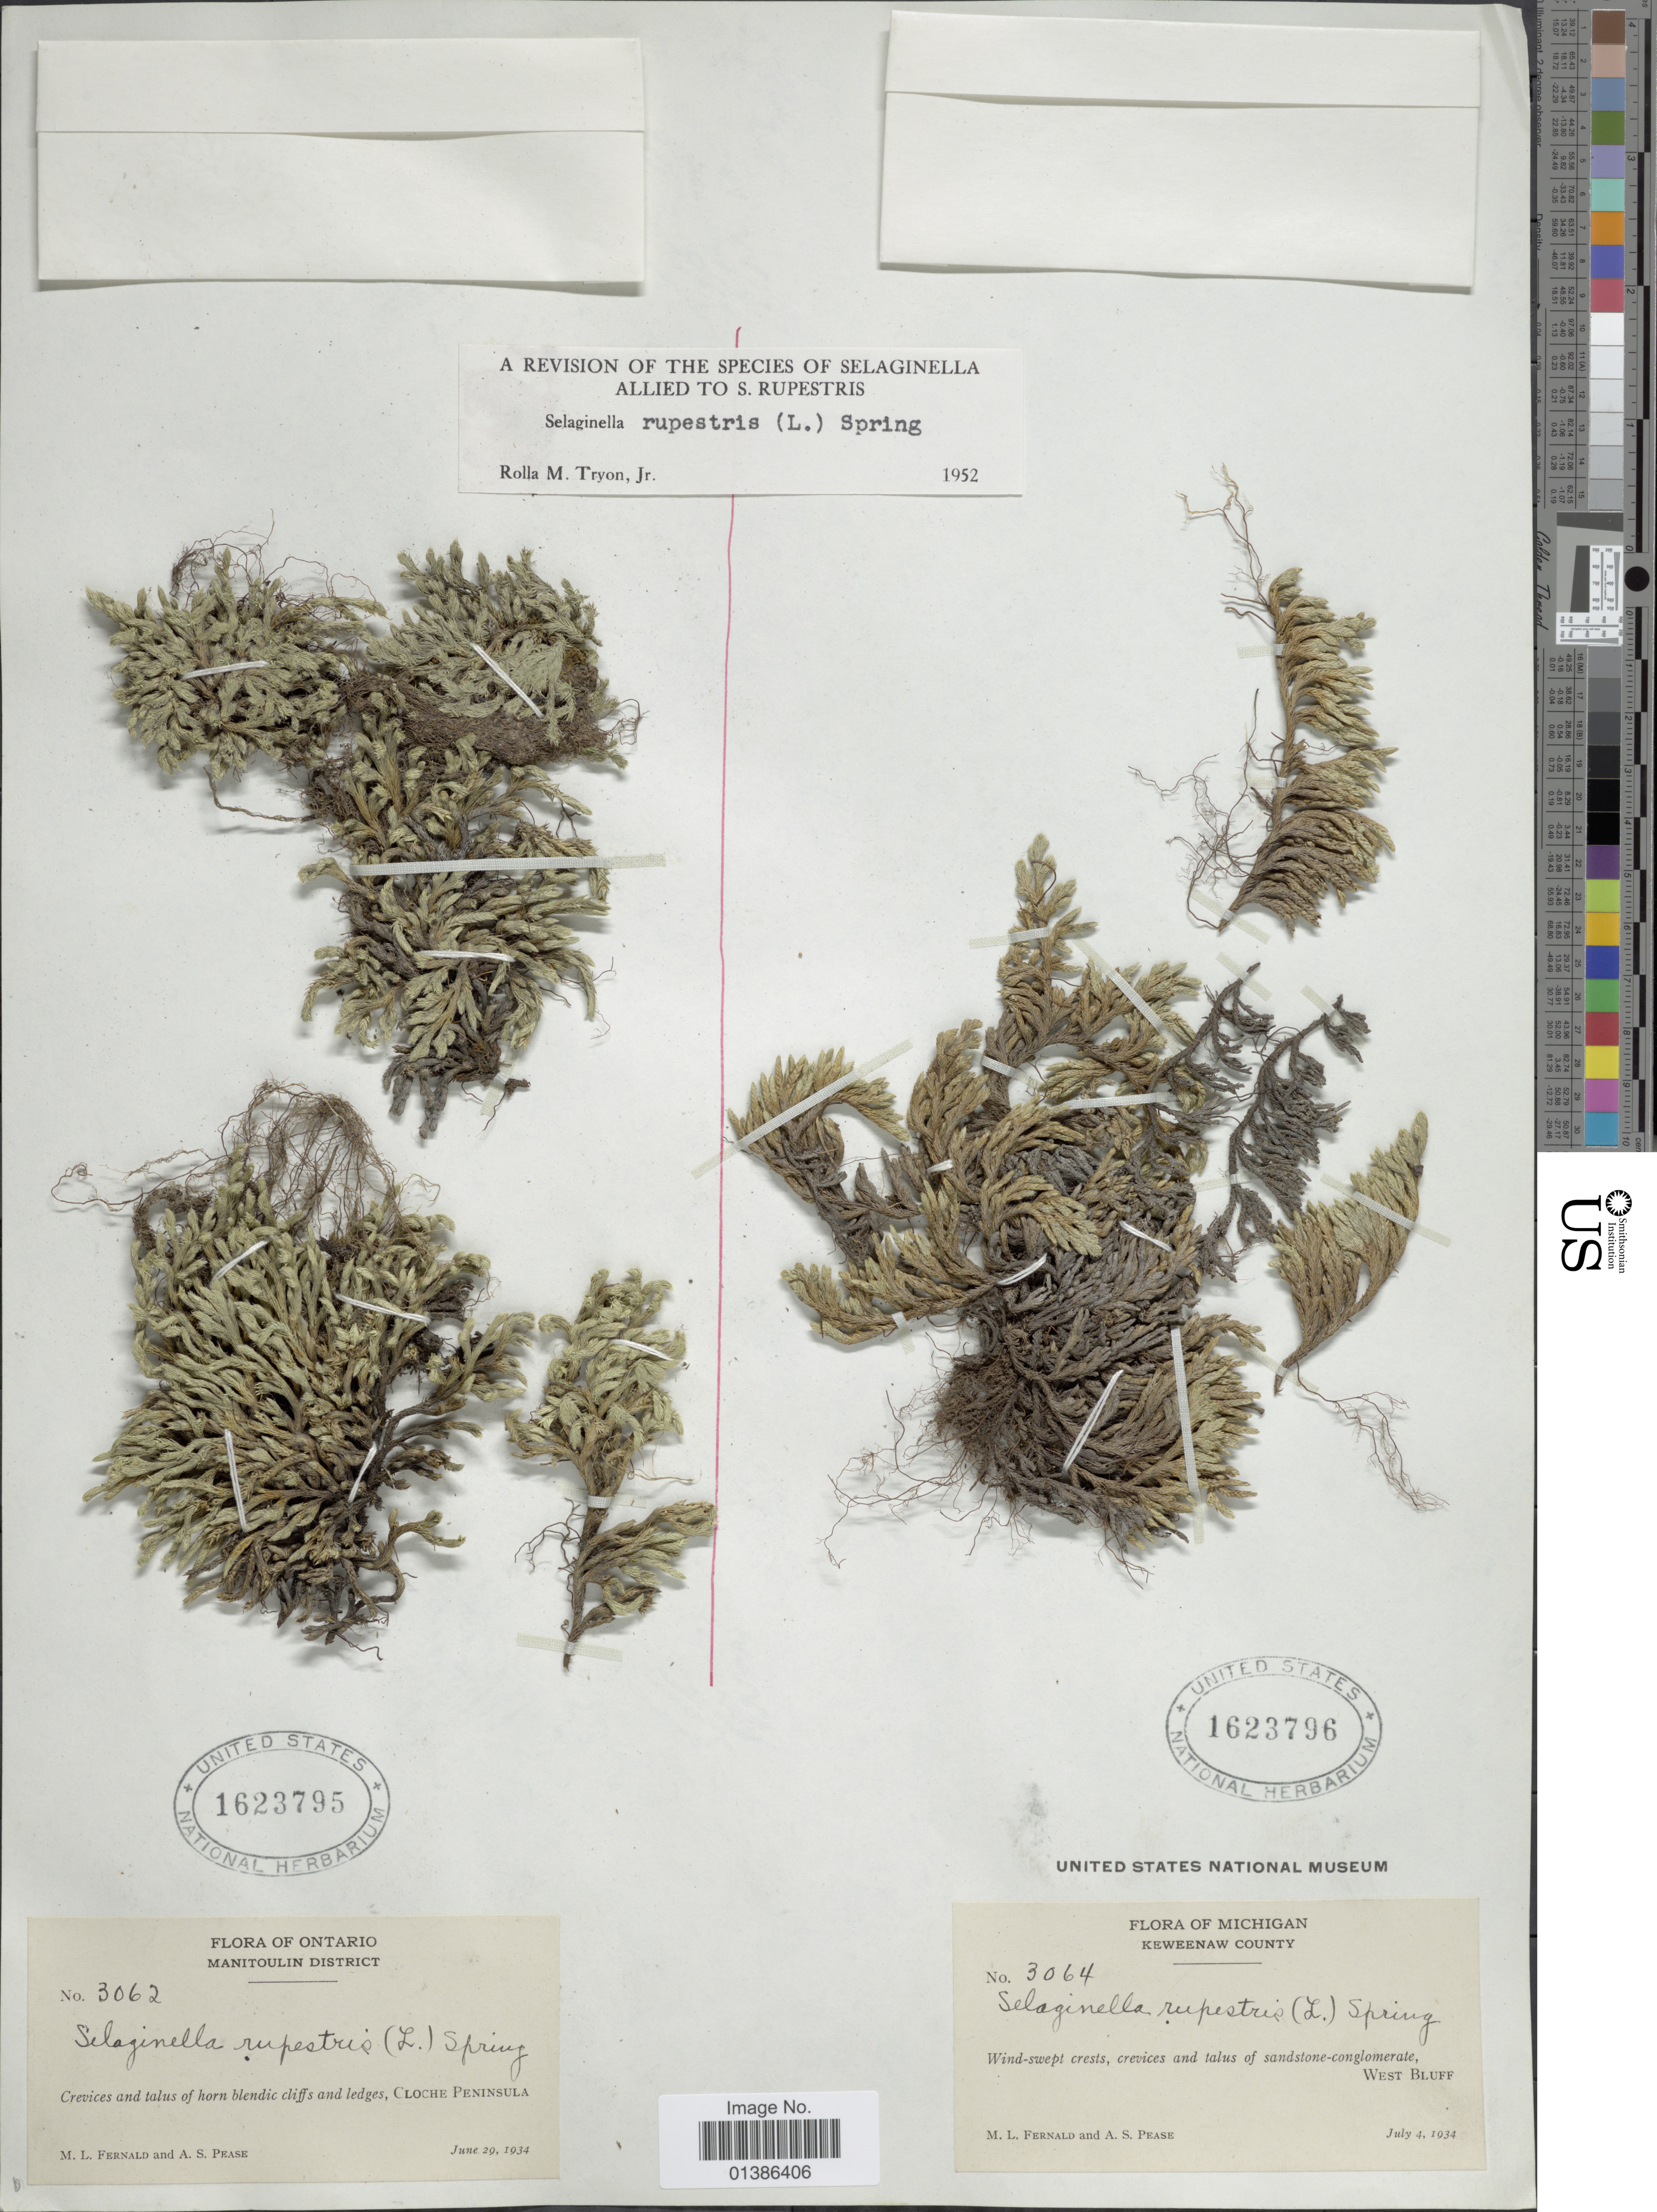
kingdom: Plantae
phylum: Tracheophyta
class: Lycopodiopsida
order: Selaginellales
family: Selaginellaceae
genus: Selaginella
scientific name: Selaginella rupestris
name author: (L.) Spring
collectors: M. L. Fernald & A. S. Pease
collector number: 3064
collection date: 1934-07-04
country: United States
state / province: Michigan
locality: Keweenaw County. West Bluff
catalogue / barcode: US 1623796